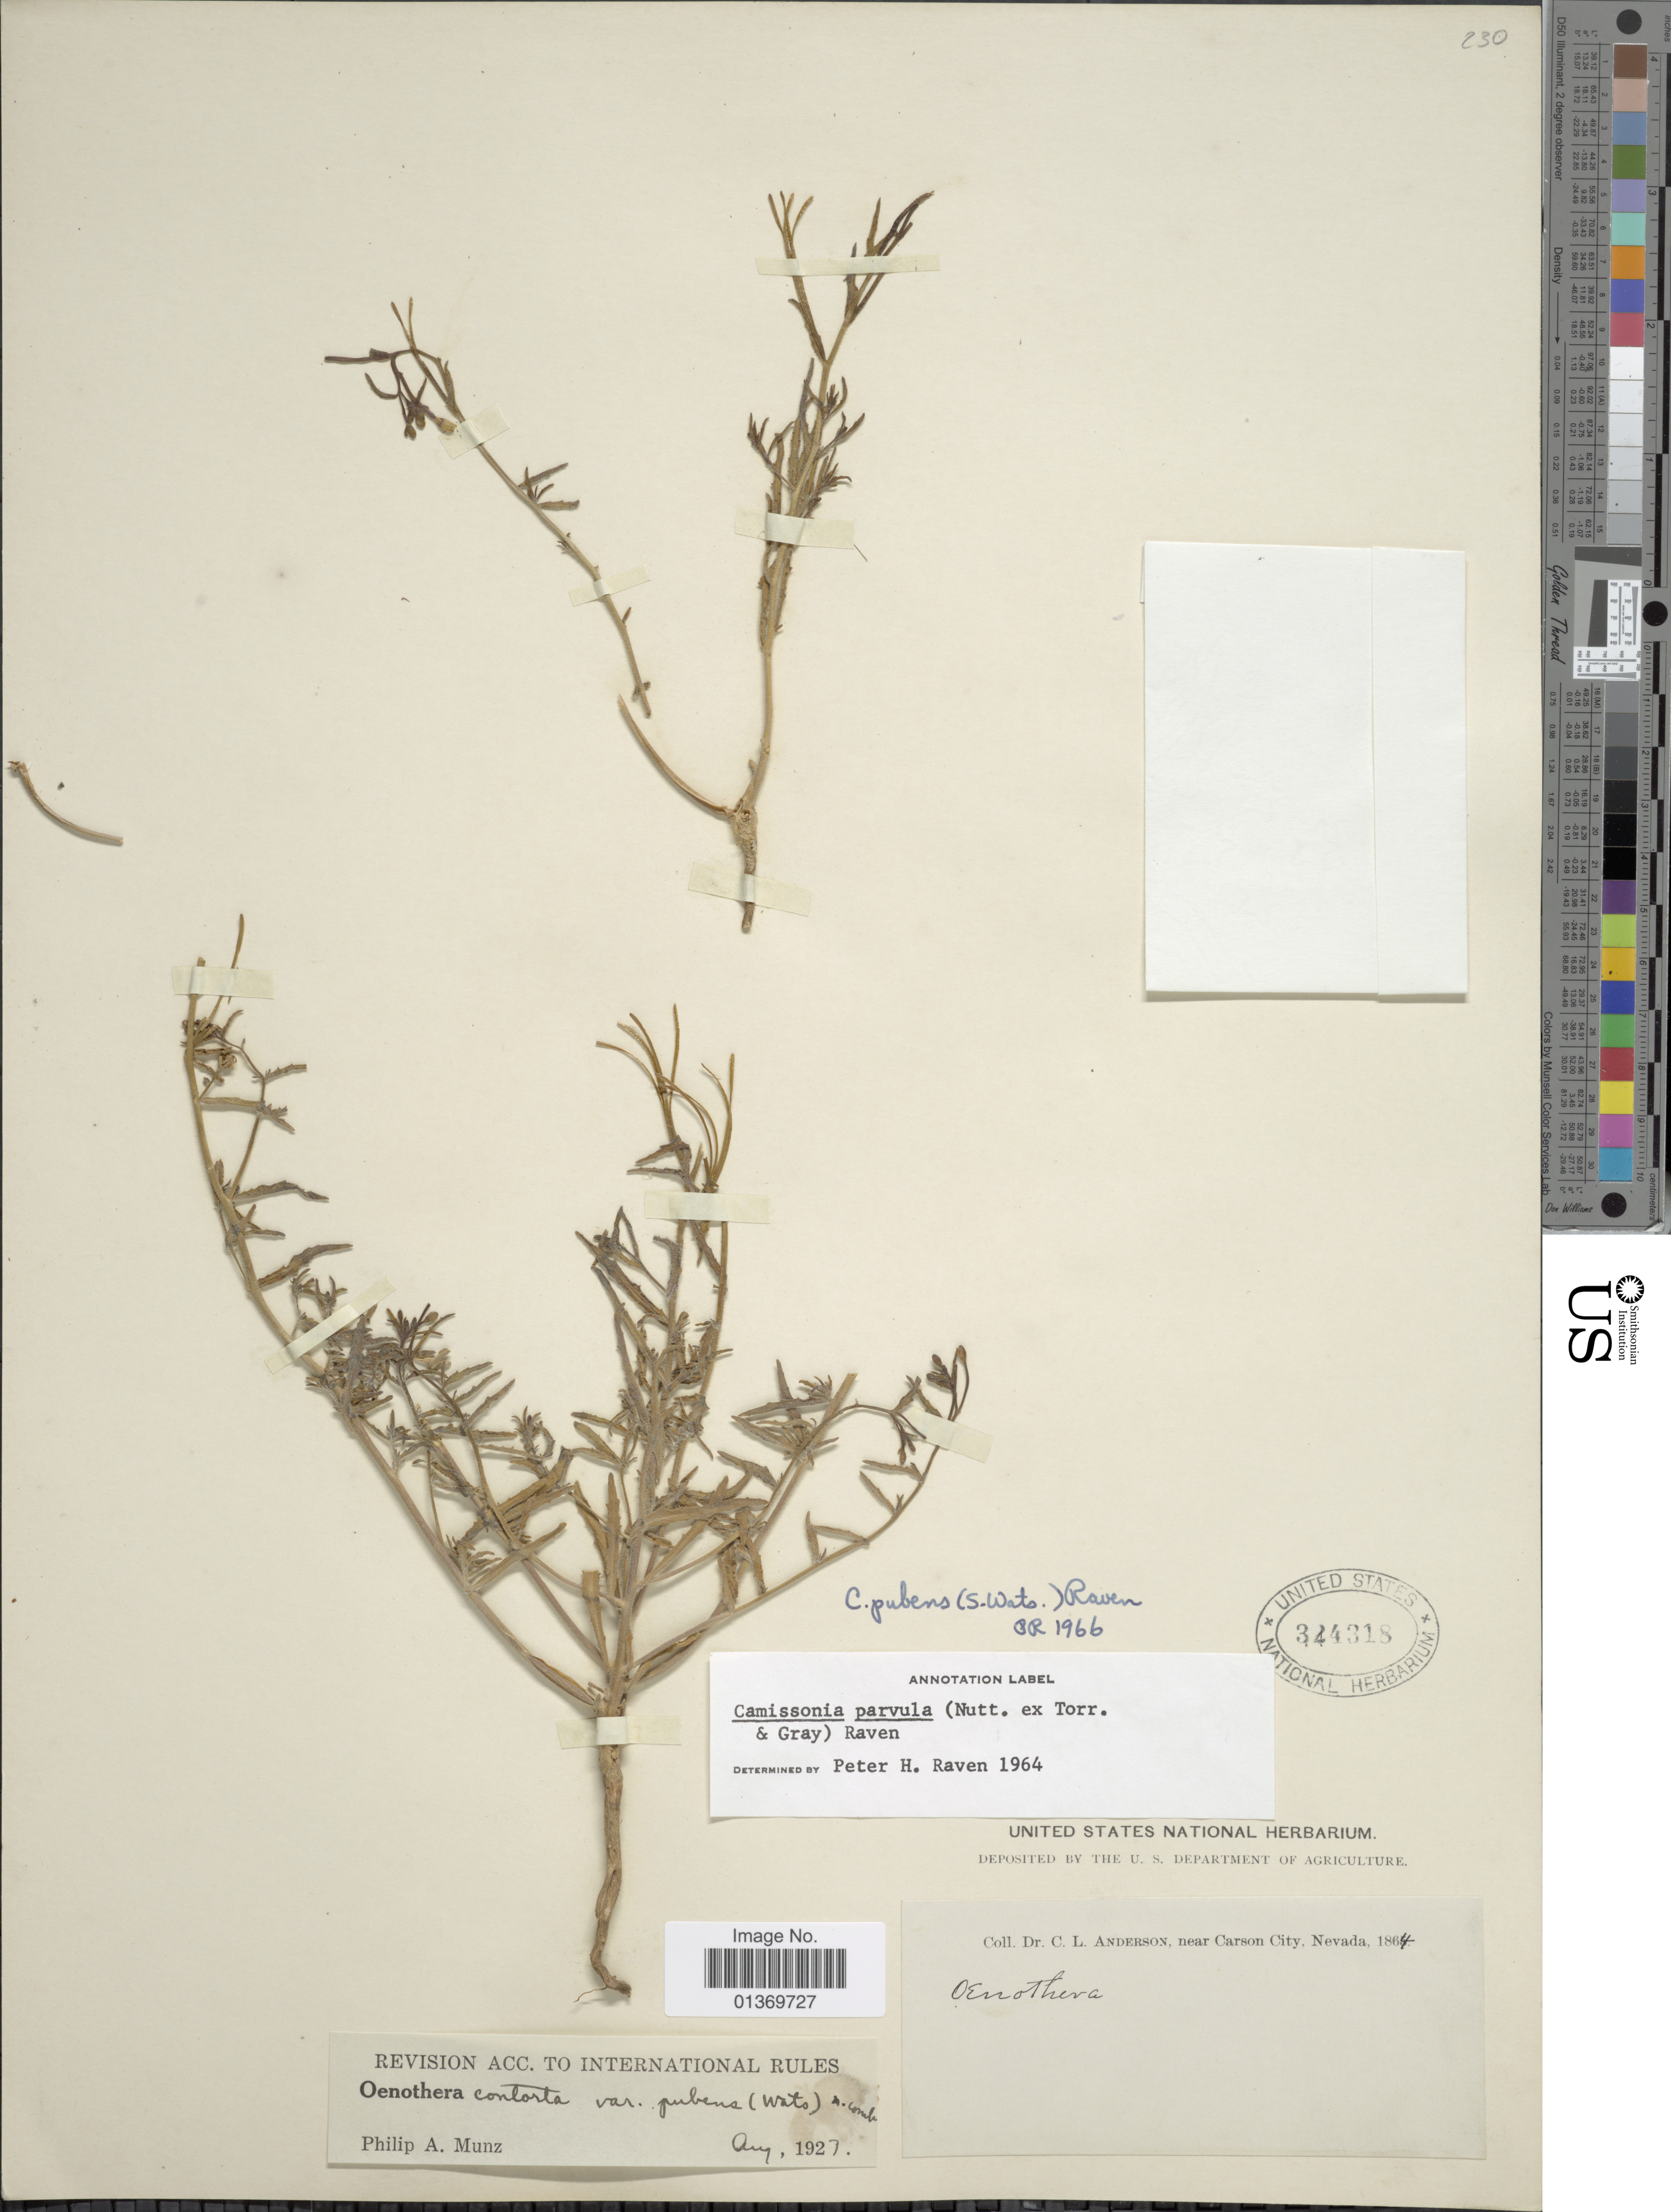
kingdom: Plantae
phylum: Tracheophyta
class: Magnoliopsida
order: Myrtales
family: Onagraceae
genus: Camissonia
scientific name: Camissonia pubens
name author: (S. Watson) P.H. Raven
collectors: C. L. Anderson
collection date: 1864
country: United States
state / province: Nevada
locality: Near Carson City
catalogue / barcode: US 344318